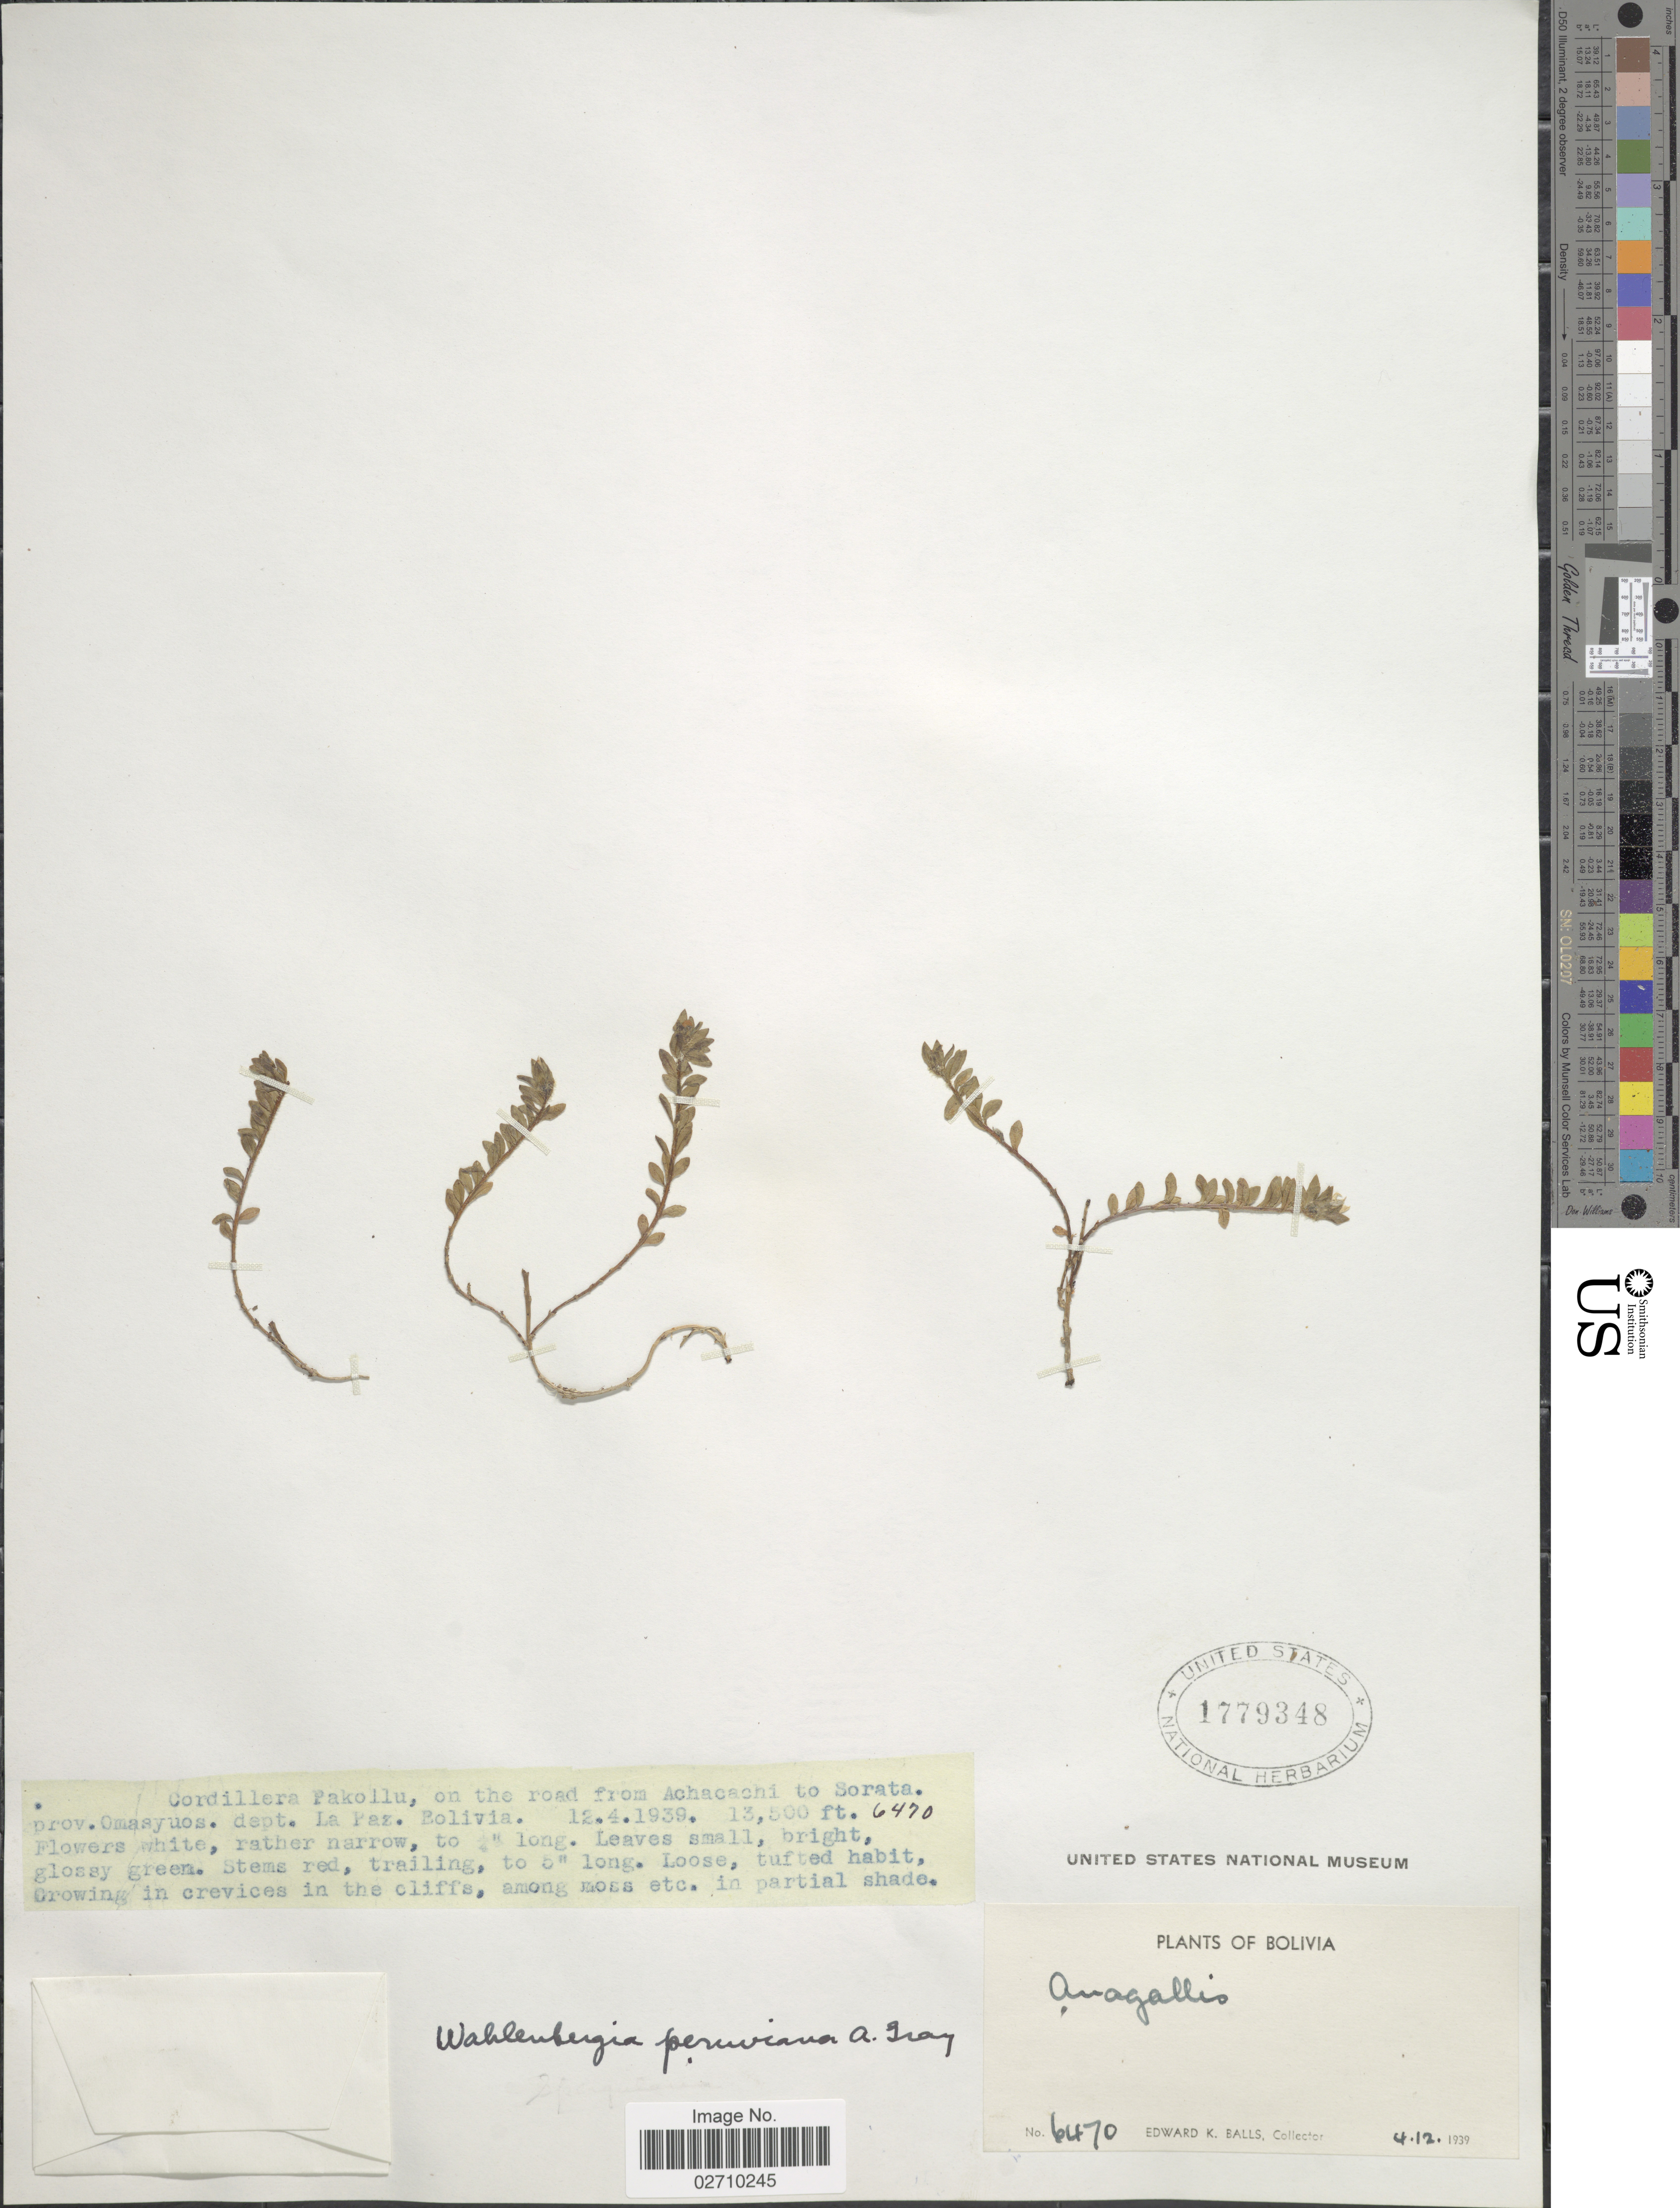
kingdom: Plantae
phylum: Tracheophyta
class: Magnoliopsida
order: Asterales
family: Campanulaceae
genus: Wahlenbergia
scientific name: Wahlenbergia peruviana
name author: A. Gray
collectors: E. K. Balls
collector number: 6470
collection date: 1939-12-04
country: Bolivia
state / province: La Paz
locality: Cordillera Pakollu, on the road from Achacachi to Sorata. Prov. Omasyous. Dept. La Paz.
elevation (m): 4115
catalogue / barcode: US 1779348